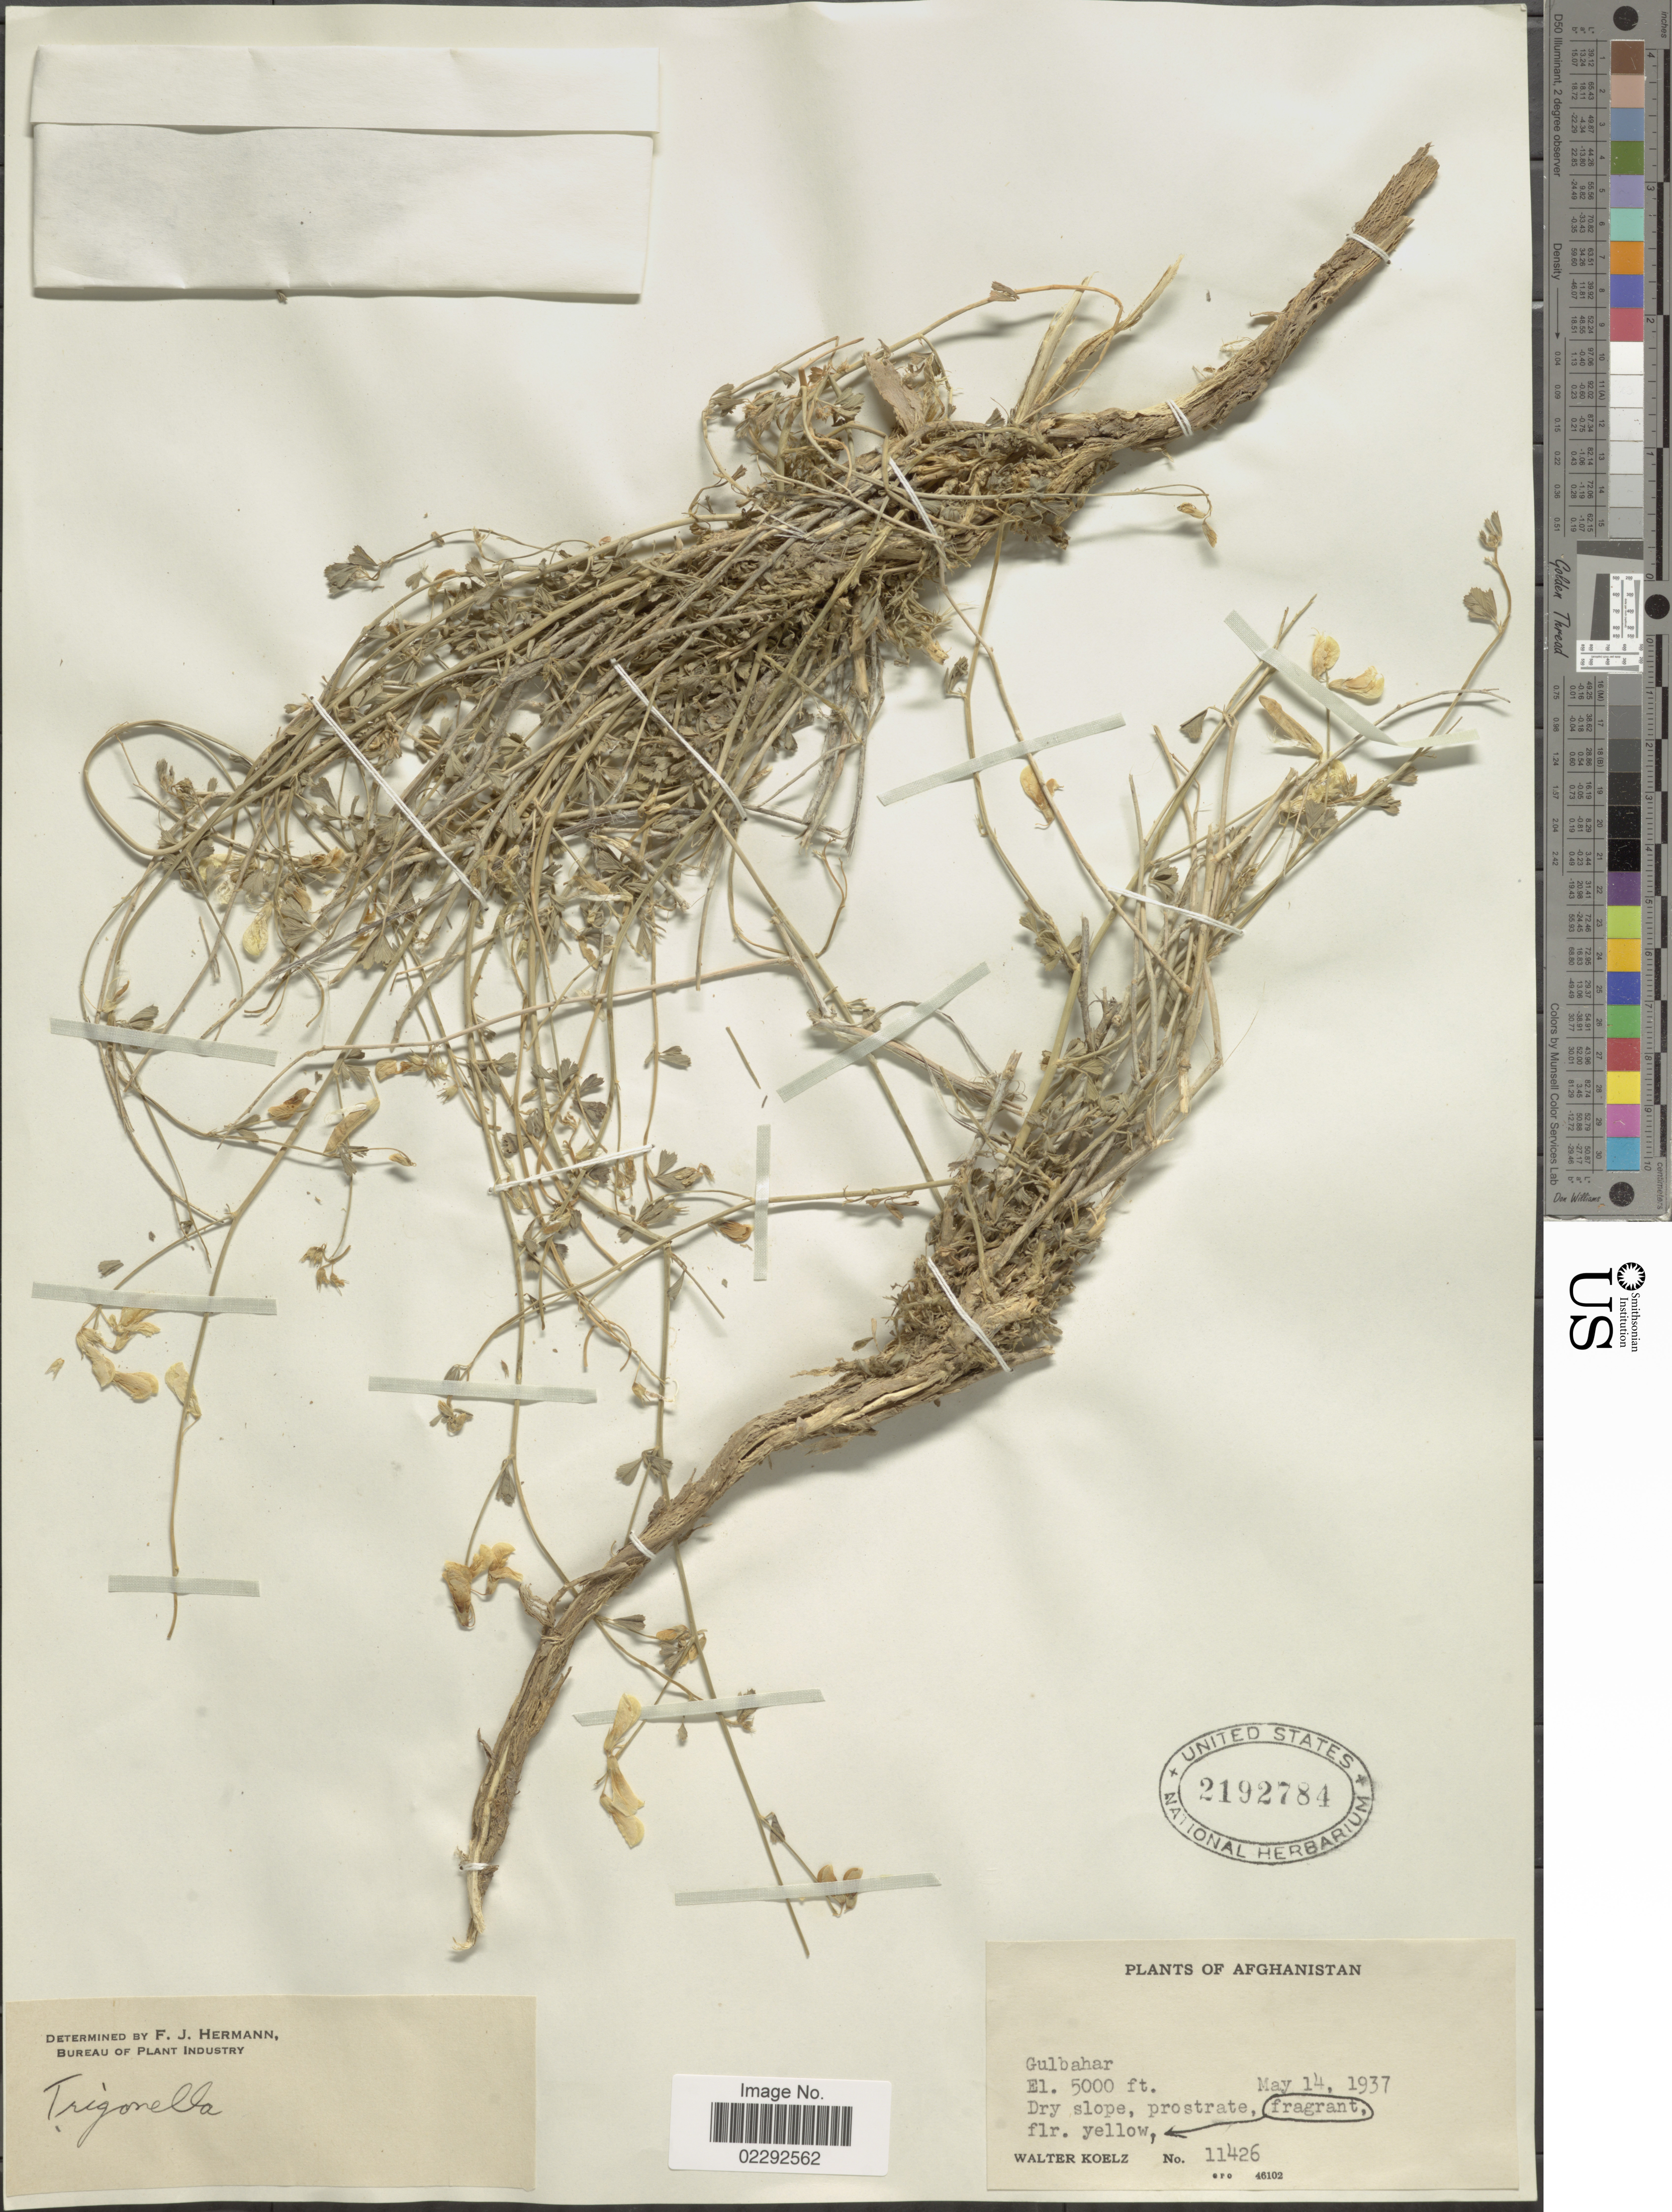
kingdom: Plantae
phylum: Tracheophyta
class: Magnoliopsida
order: Fabales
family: Fabaceae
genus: Trigonella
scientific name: Trigonella sp.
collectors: W. N. Koelz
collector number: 11426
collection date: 1937-05-14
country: Afghanistan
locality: Gulbahar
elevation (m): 1524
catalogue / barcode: US 2192784